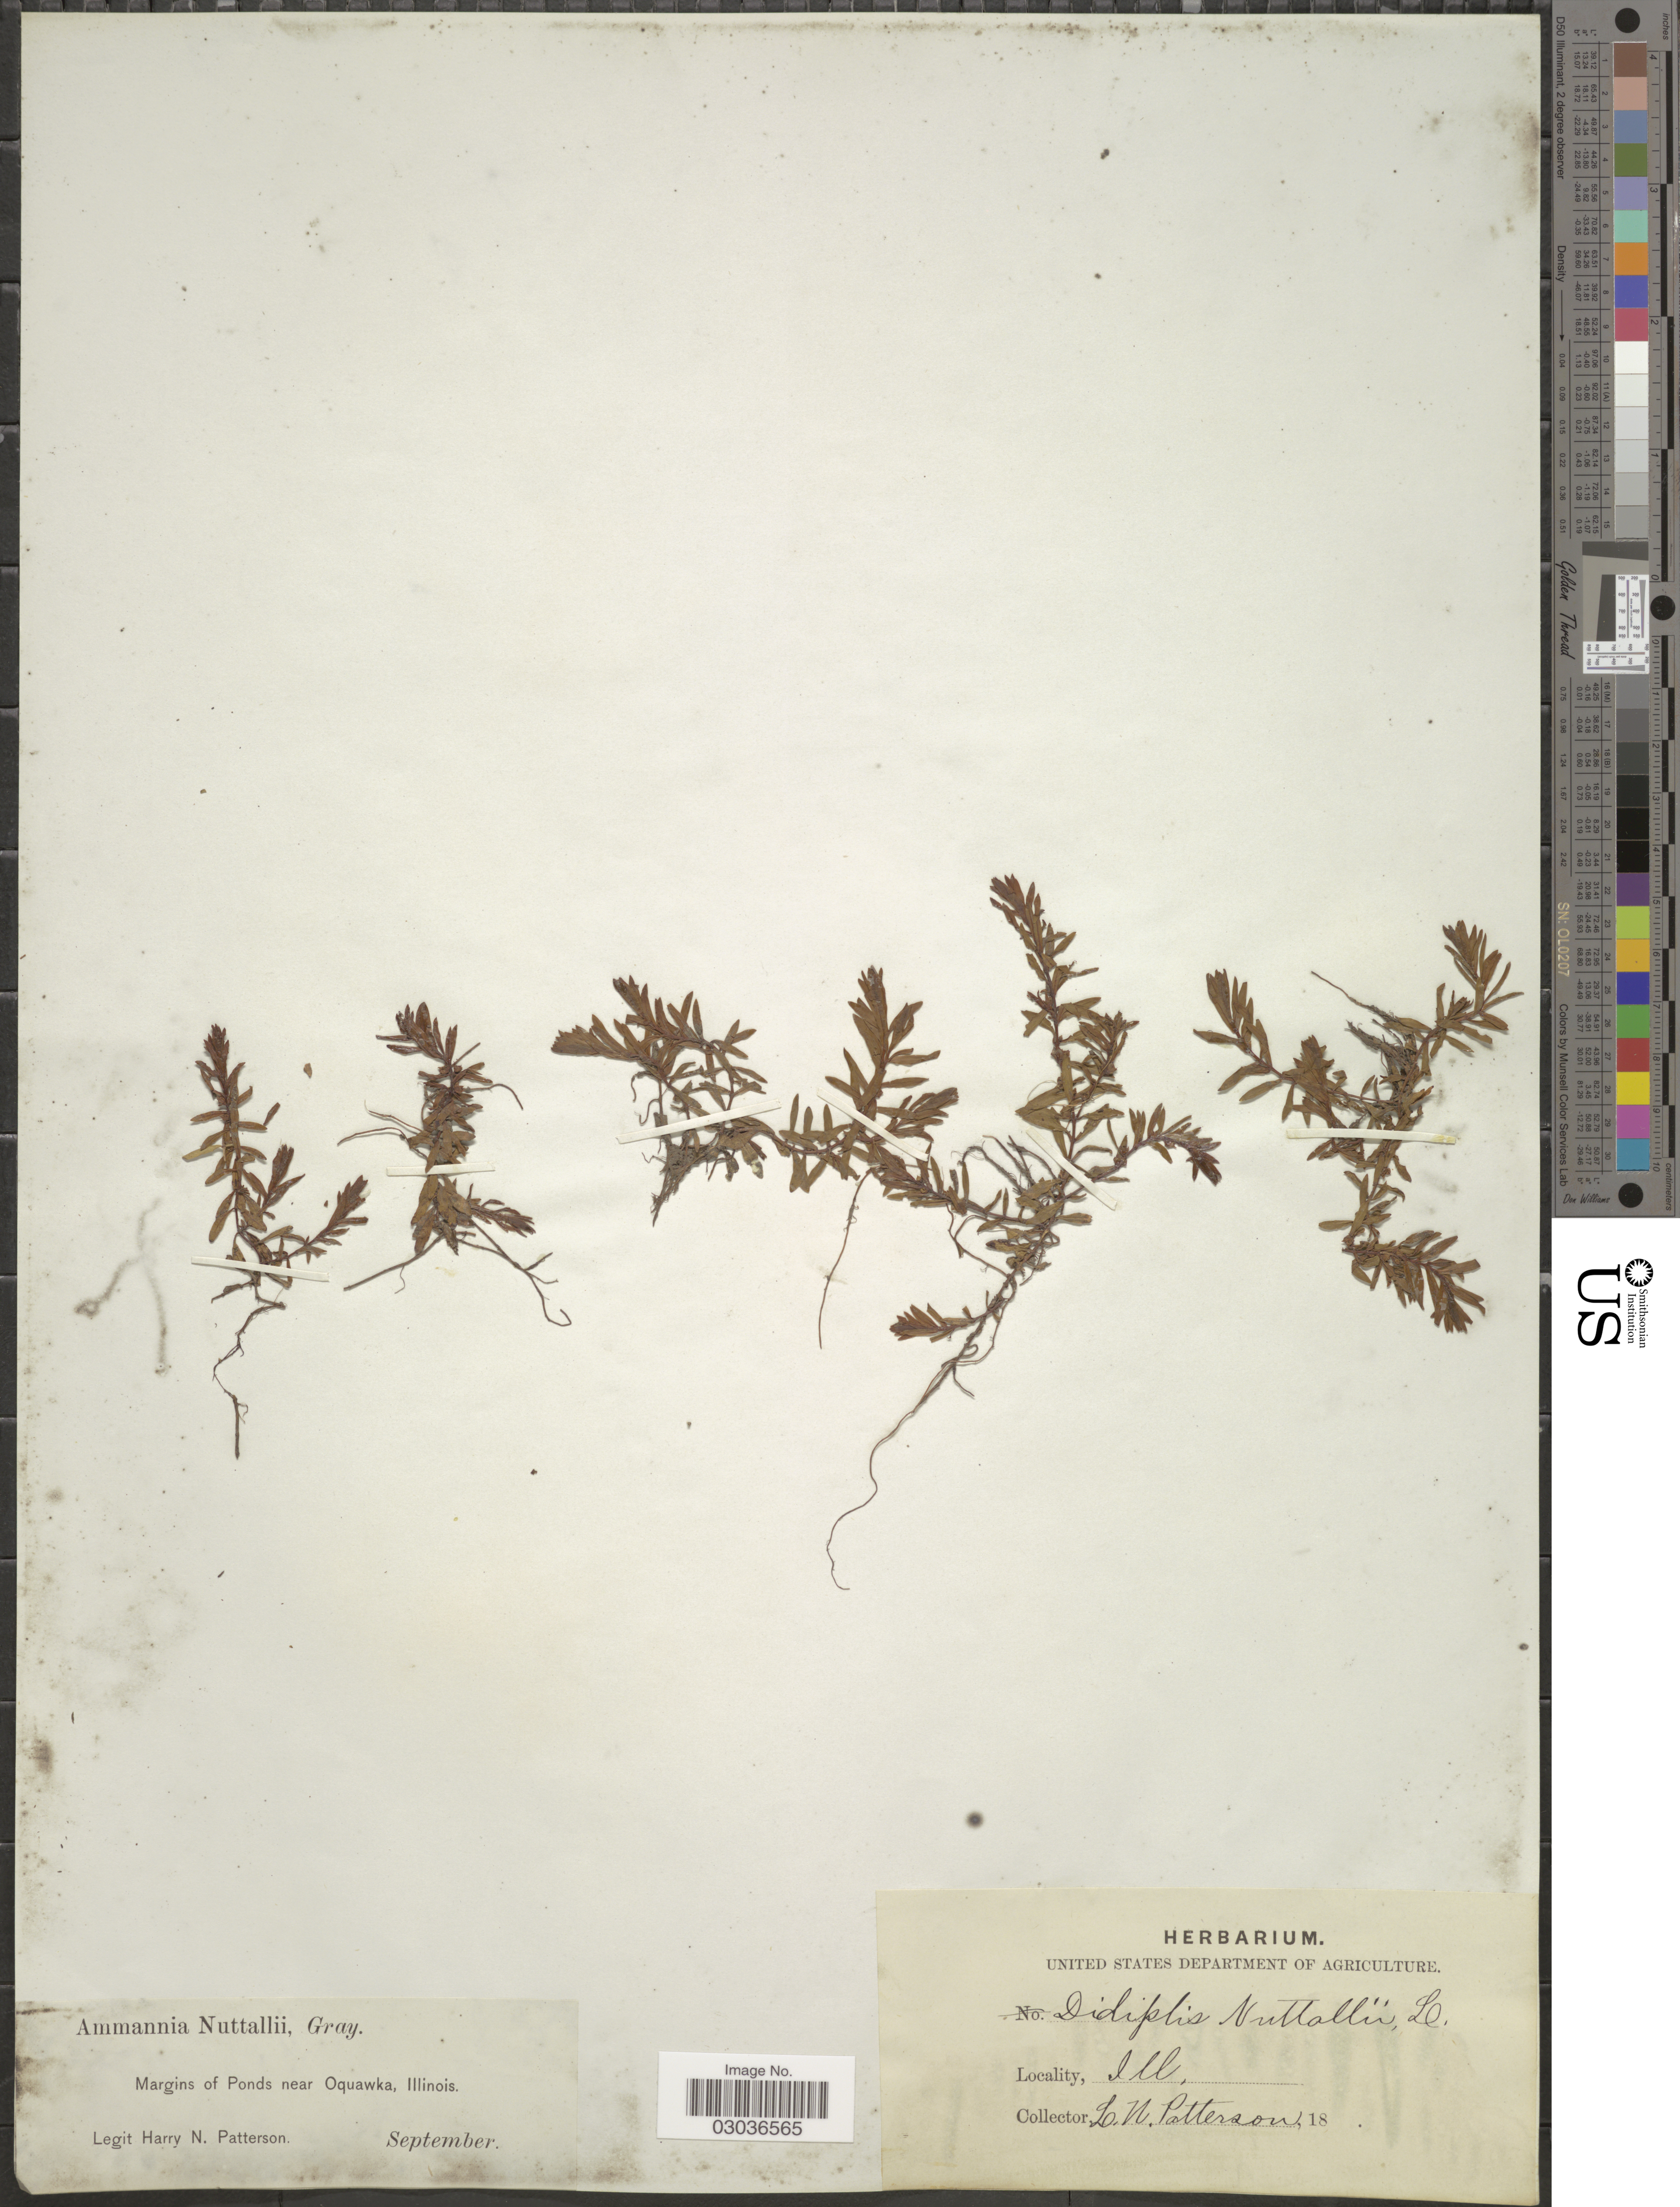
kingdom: Plantae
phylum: Tracheophyta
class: Magnoliopsida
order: Myrtales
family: Lythraceae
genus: Didiplis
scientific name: Didiplis diandra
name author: (Nutt. ex DC.) Alph. Wood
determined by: Strong, Mark T., (BOT), Smithsonian Institution - National Museum of Natural History (UNITED STATES)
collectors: H. N. Patterson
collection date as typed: September 18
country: United States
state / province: Illinois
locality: Margin of Ponds near Oquawka.